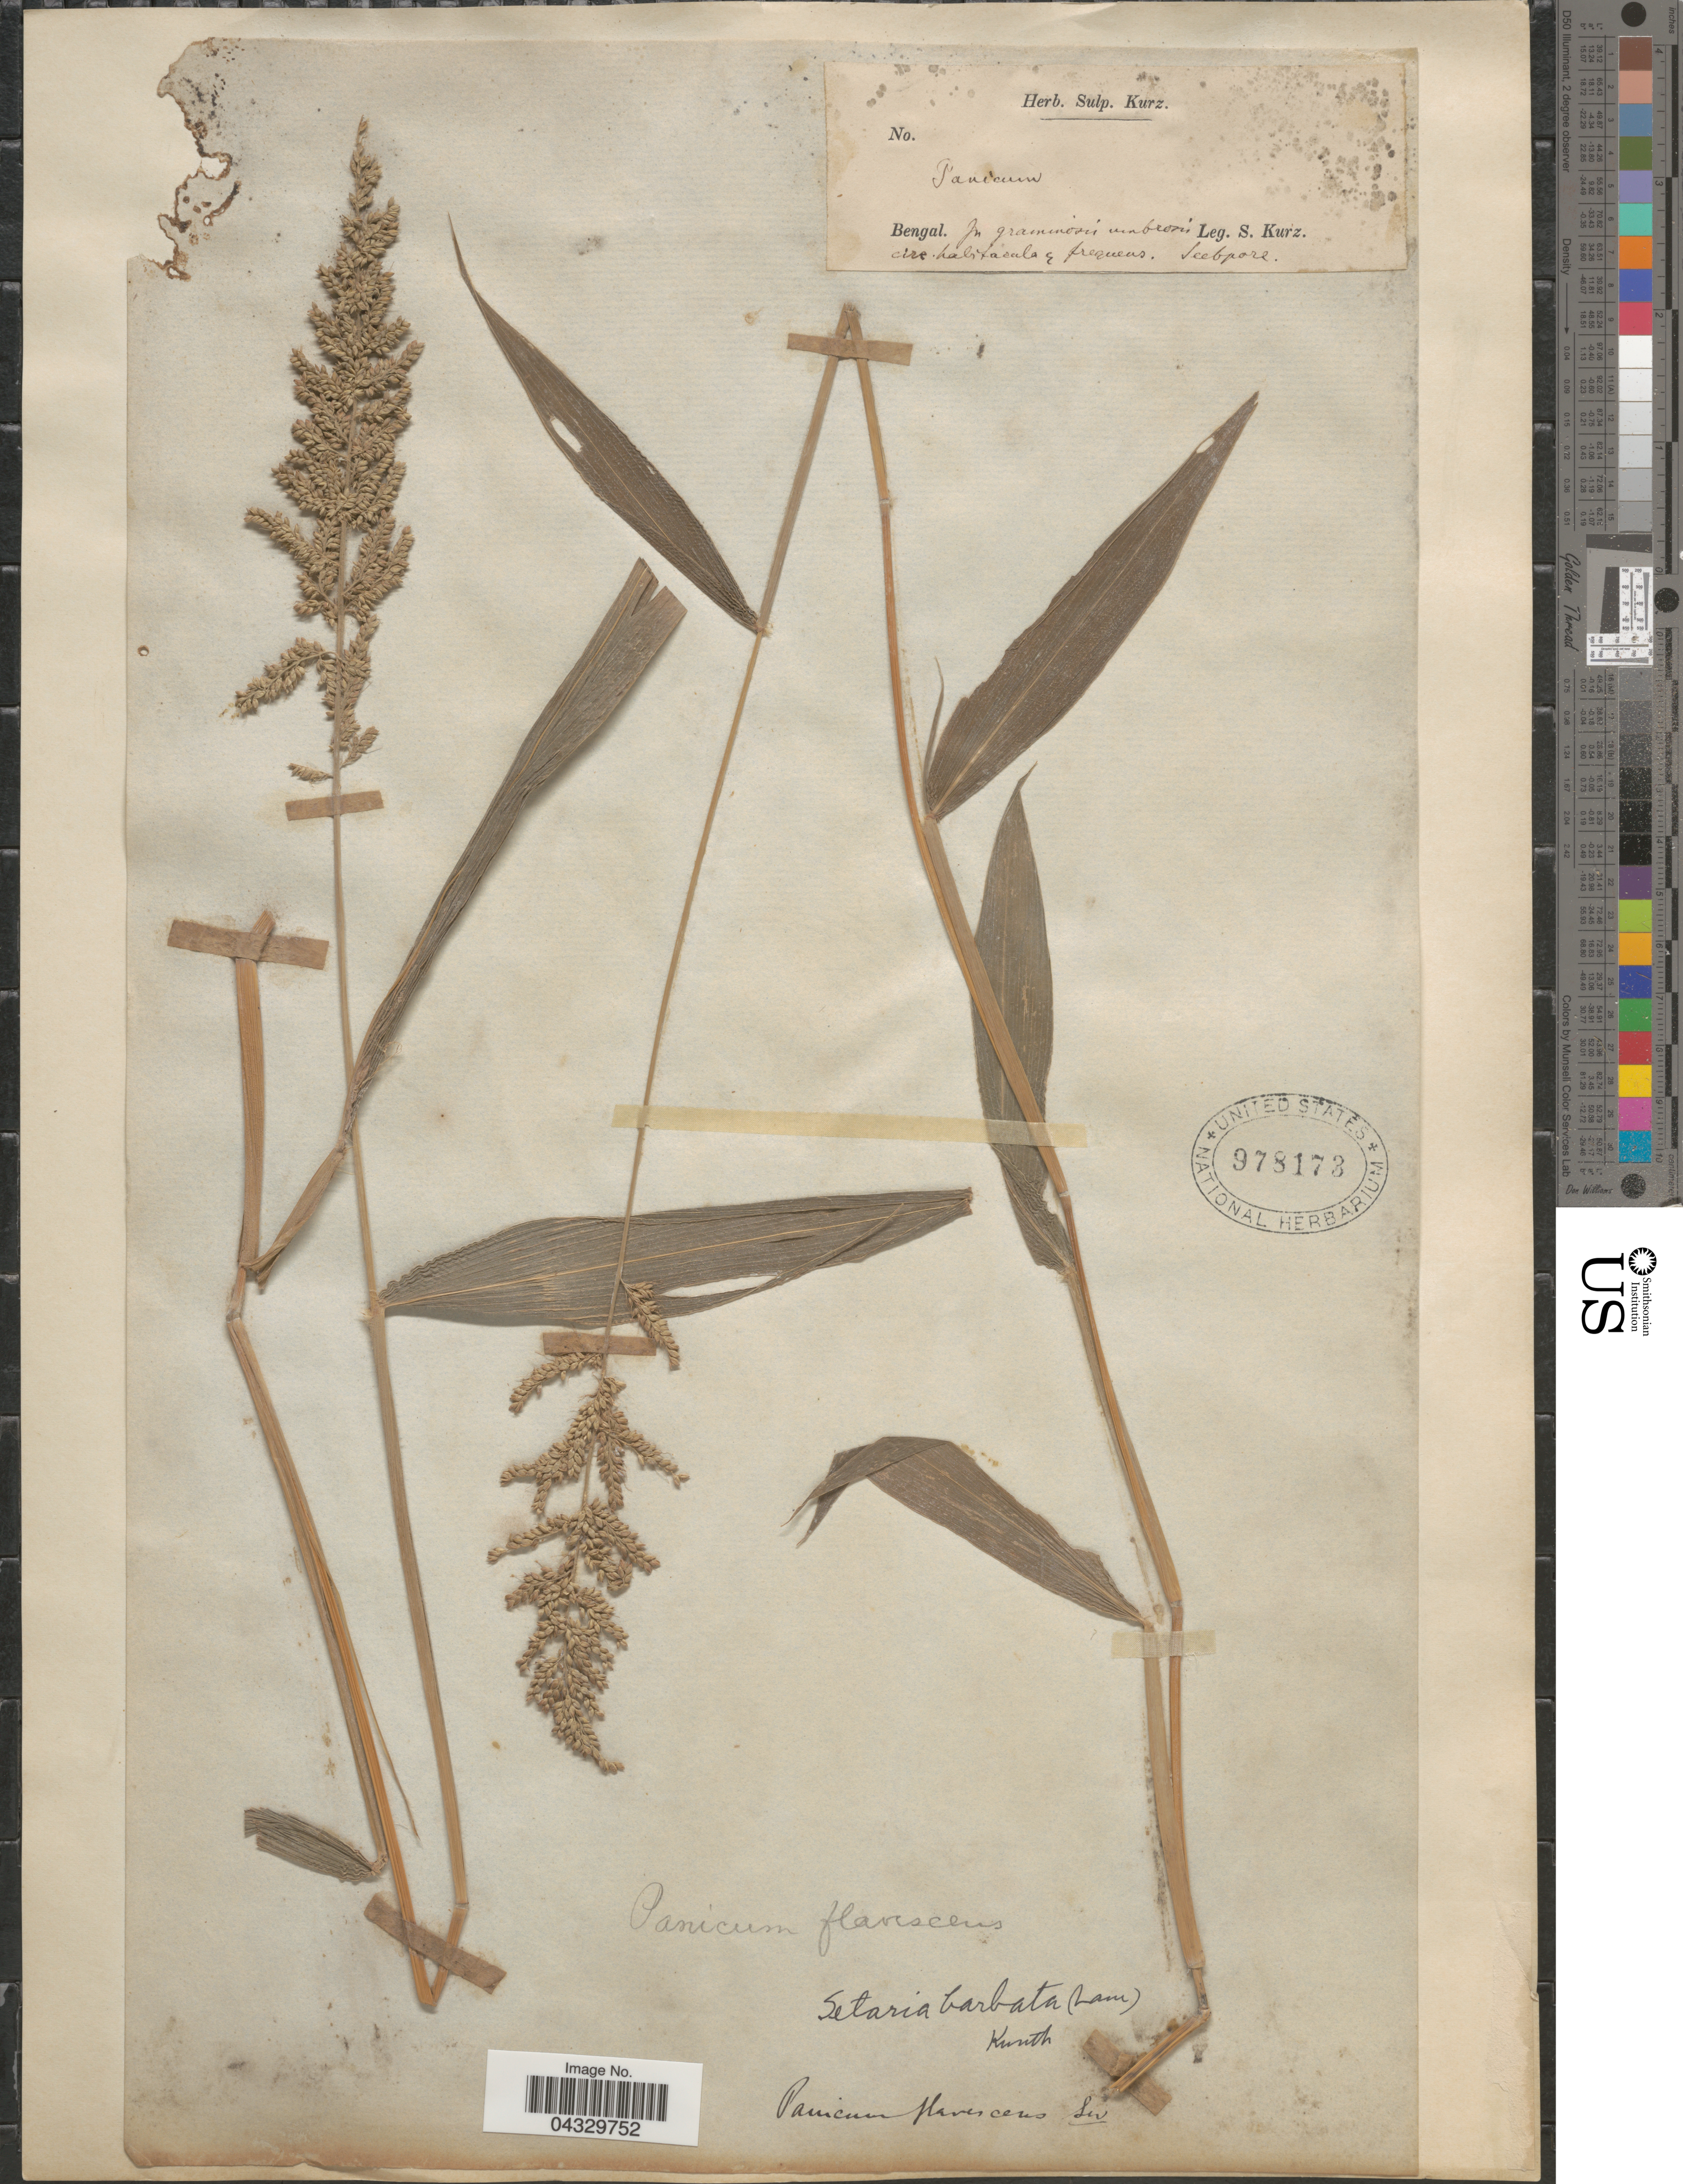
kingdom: Plantae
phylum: Tracheophyta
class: Liliopsida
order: Poales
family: Poaceae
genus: Setaria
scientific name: Setaria barbata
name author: (Lam.) Kunth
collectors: S. Kurz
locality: Bengal.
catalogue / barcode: US 978173